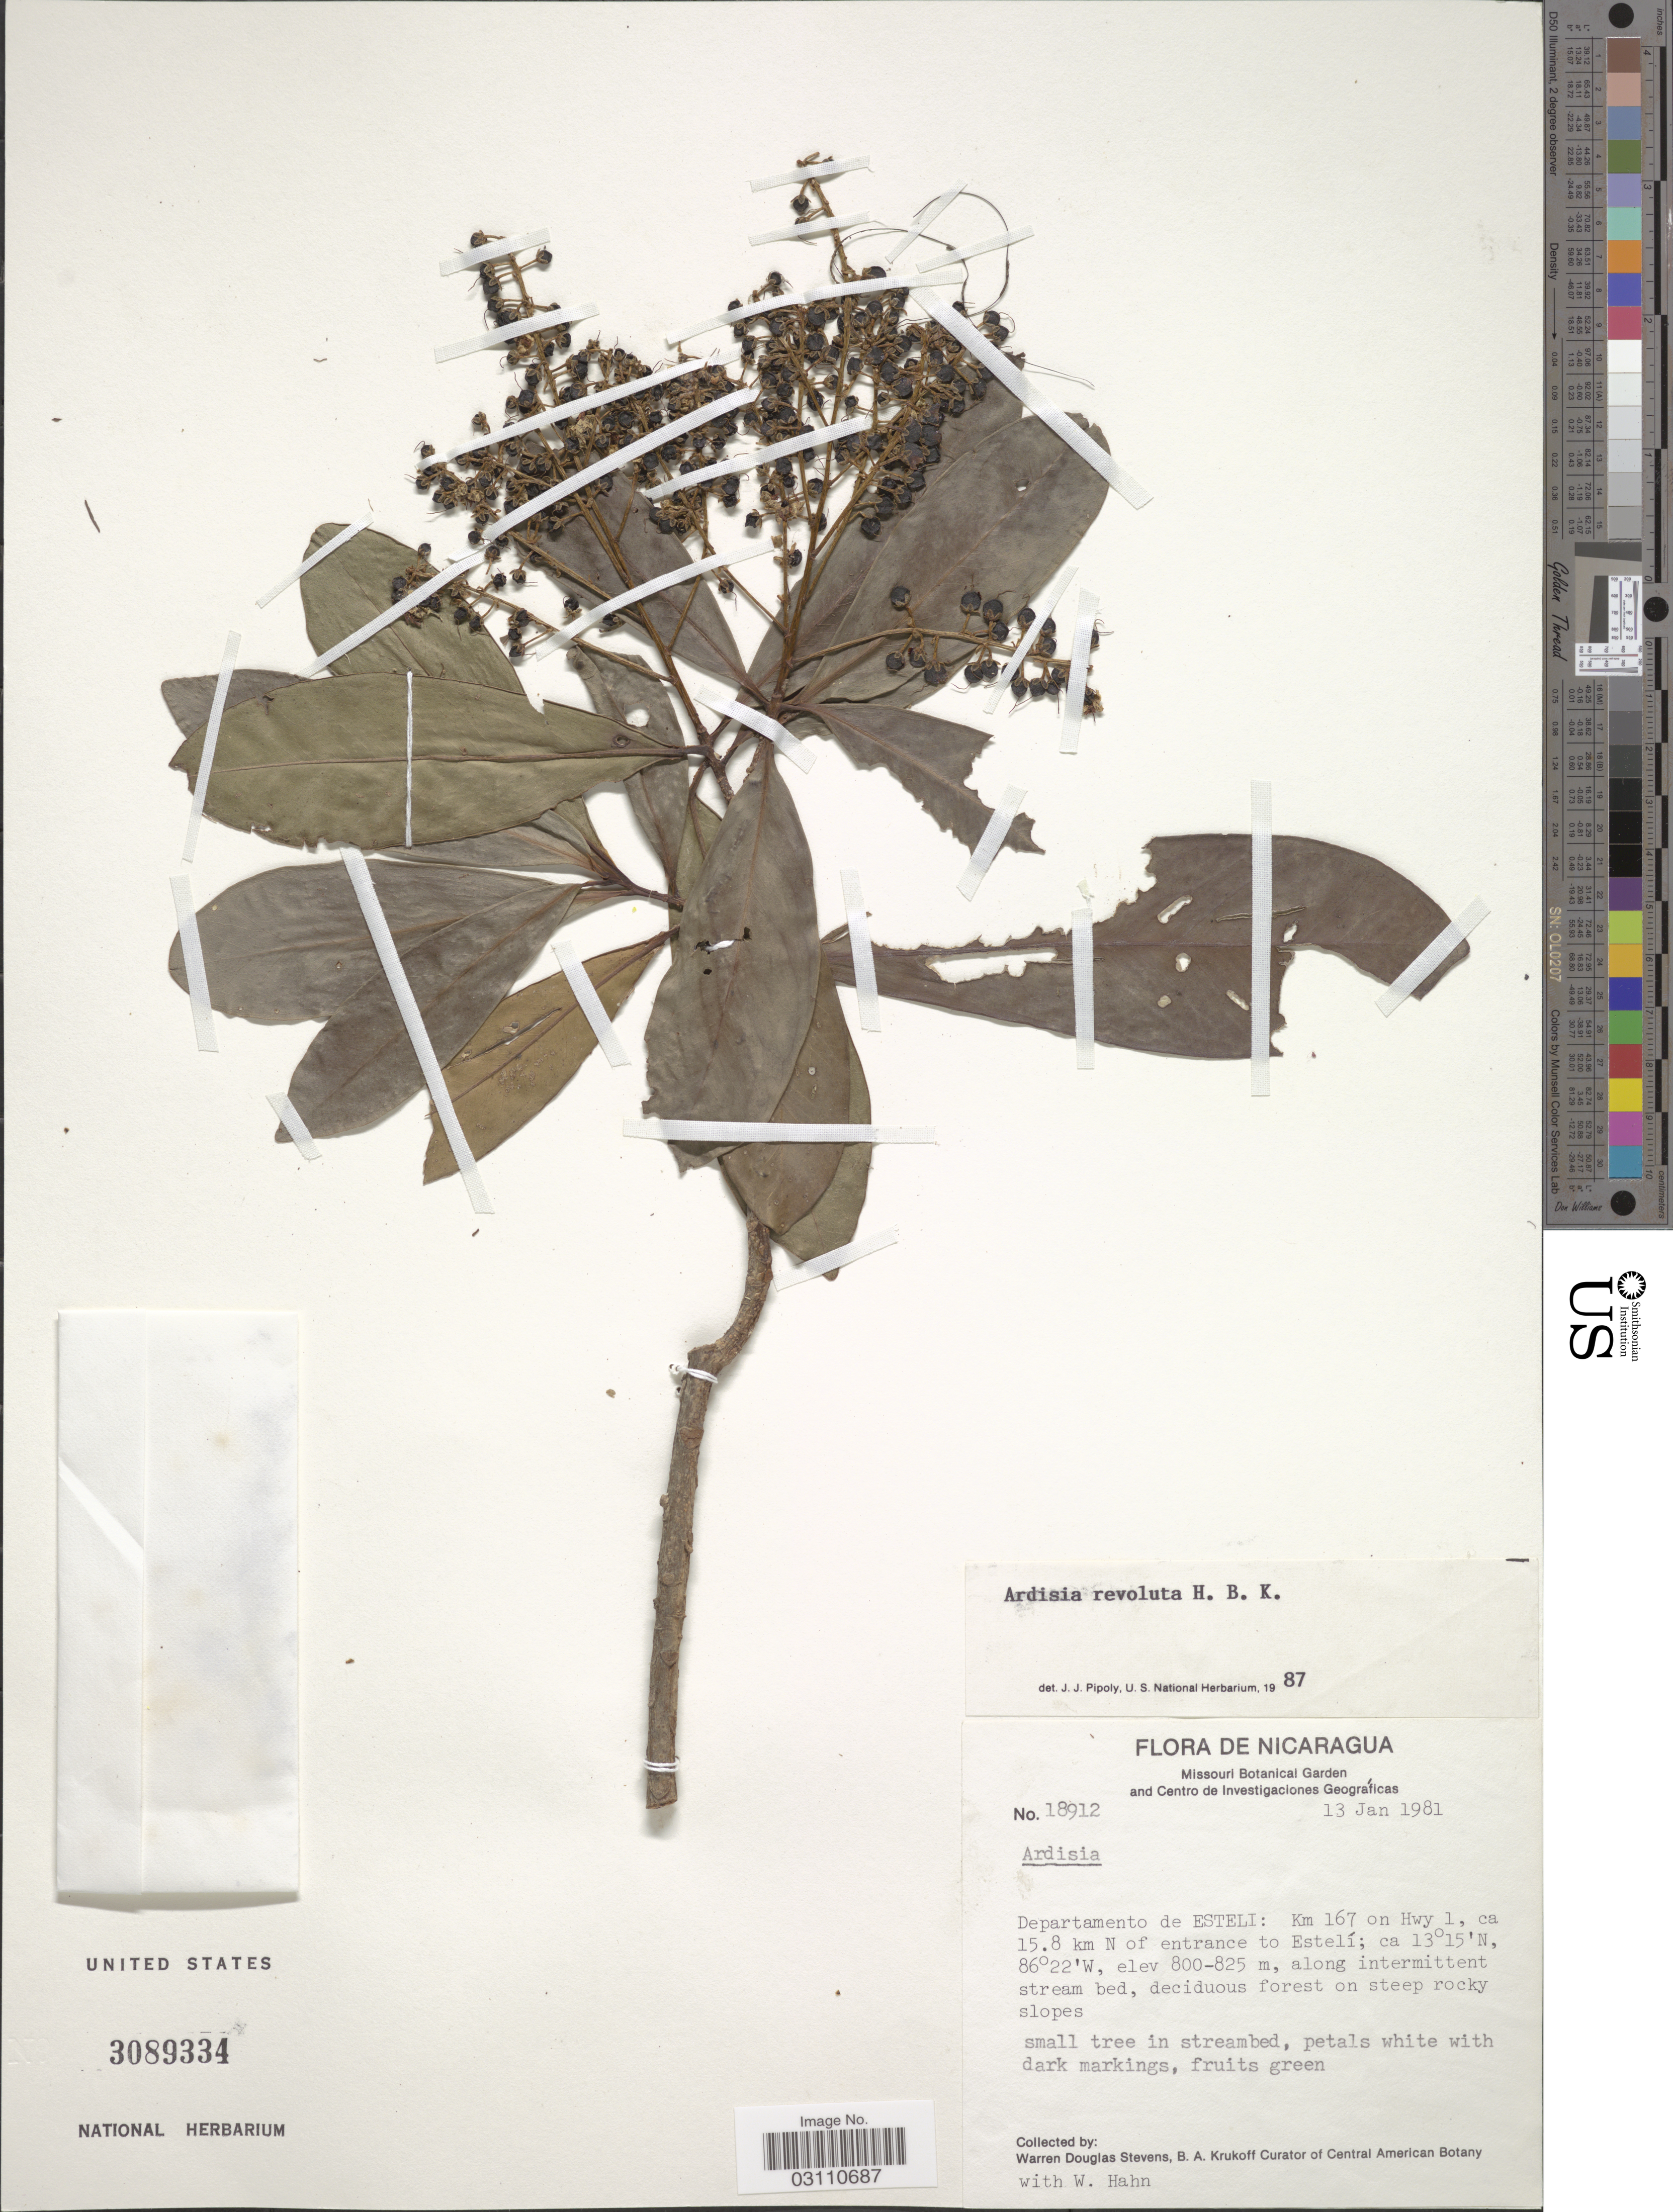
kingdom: Plantae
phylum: Tracheophyta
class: Magnoliopsida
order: Ericales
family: Primulaceae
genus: Ardisia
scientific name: Ardisia revoluta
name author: Kunth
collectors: W. D. Stevens & W. Hahn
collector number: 18912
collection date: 1981-01-13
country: Nicaragua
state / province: Esteli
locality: Departamento de Esteli: Km 167 on Hwy 1, ca 15.8 km N of entrance to Estelí.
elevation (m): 800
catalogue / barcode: US 3089334